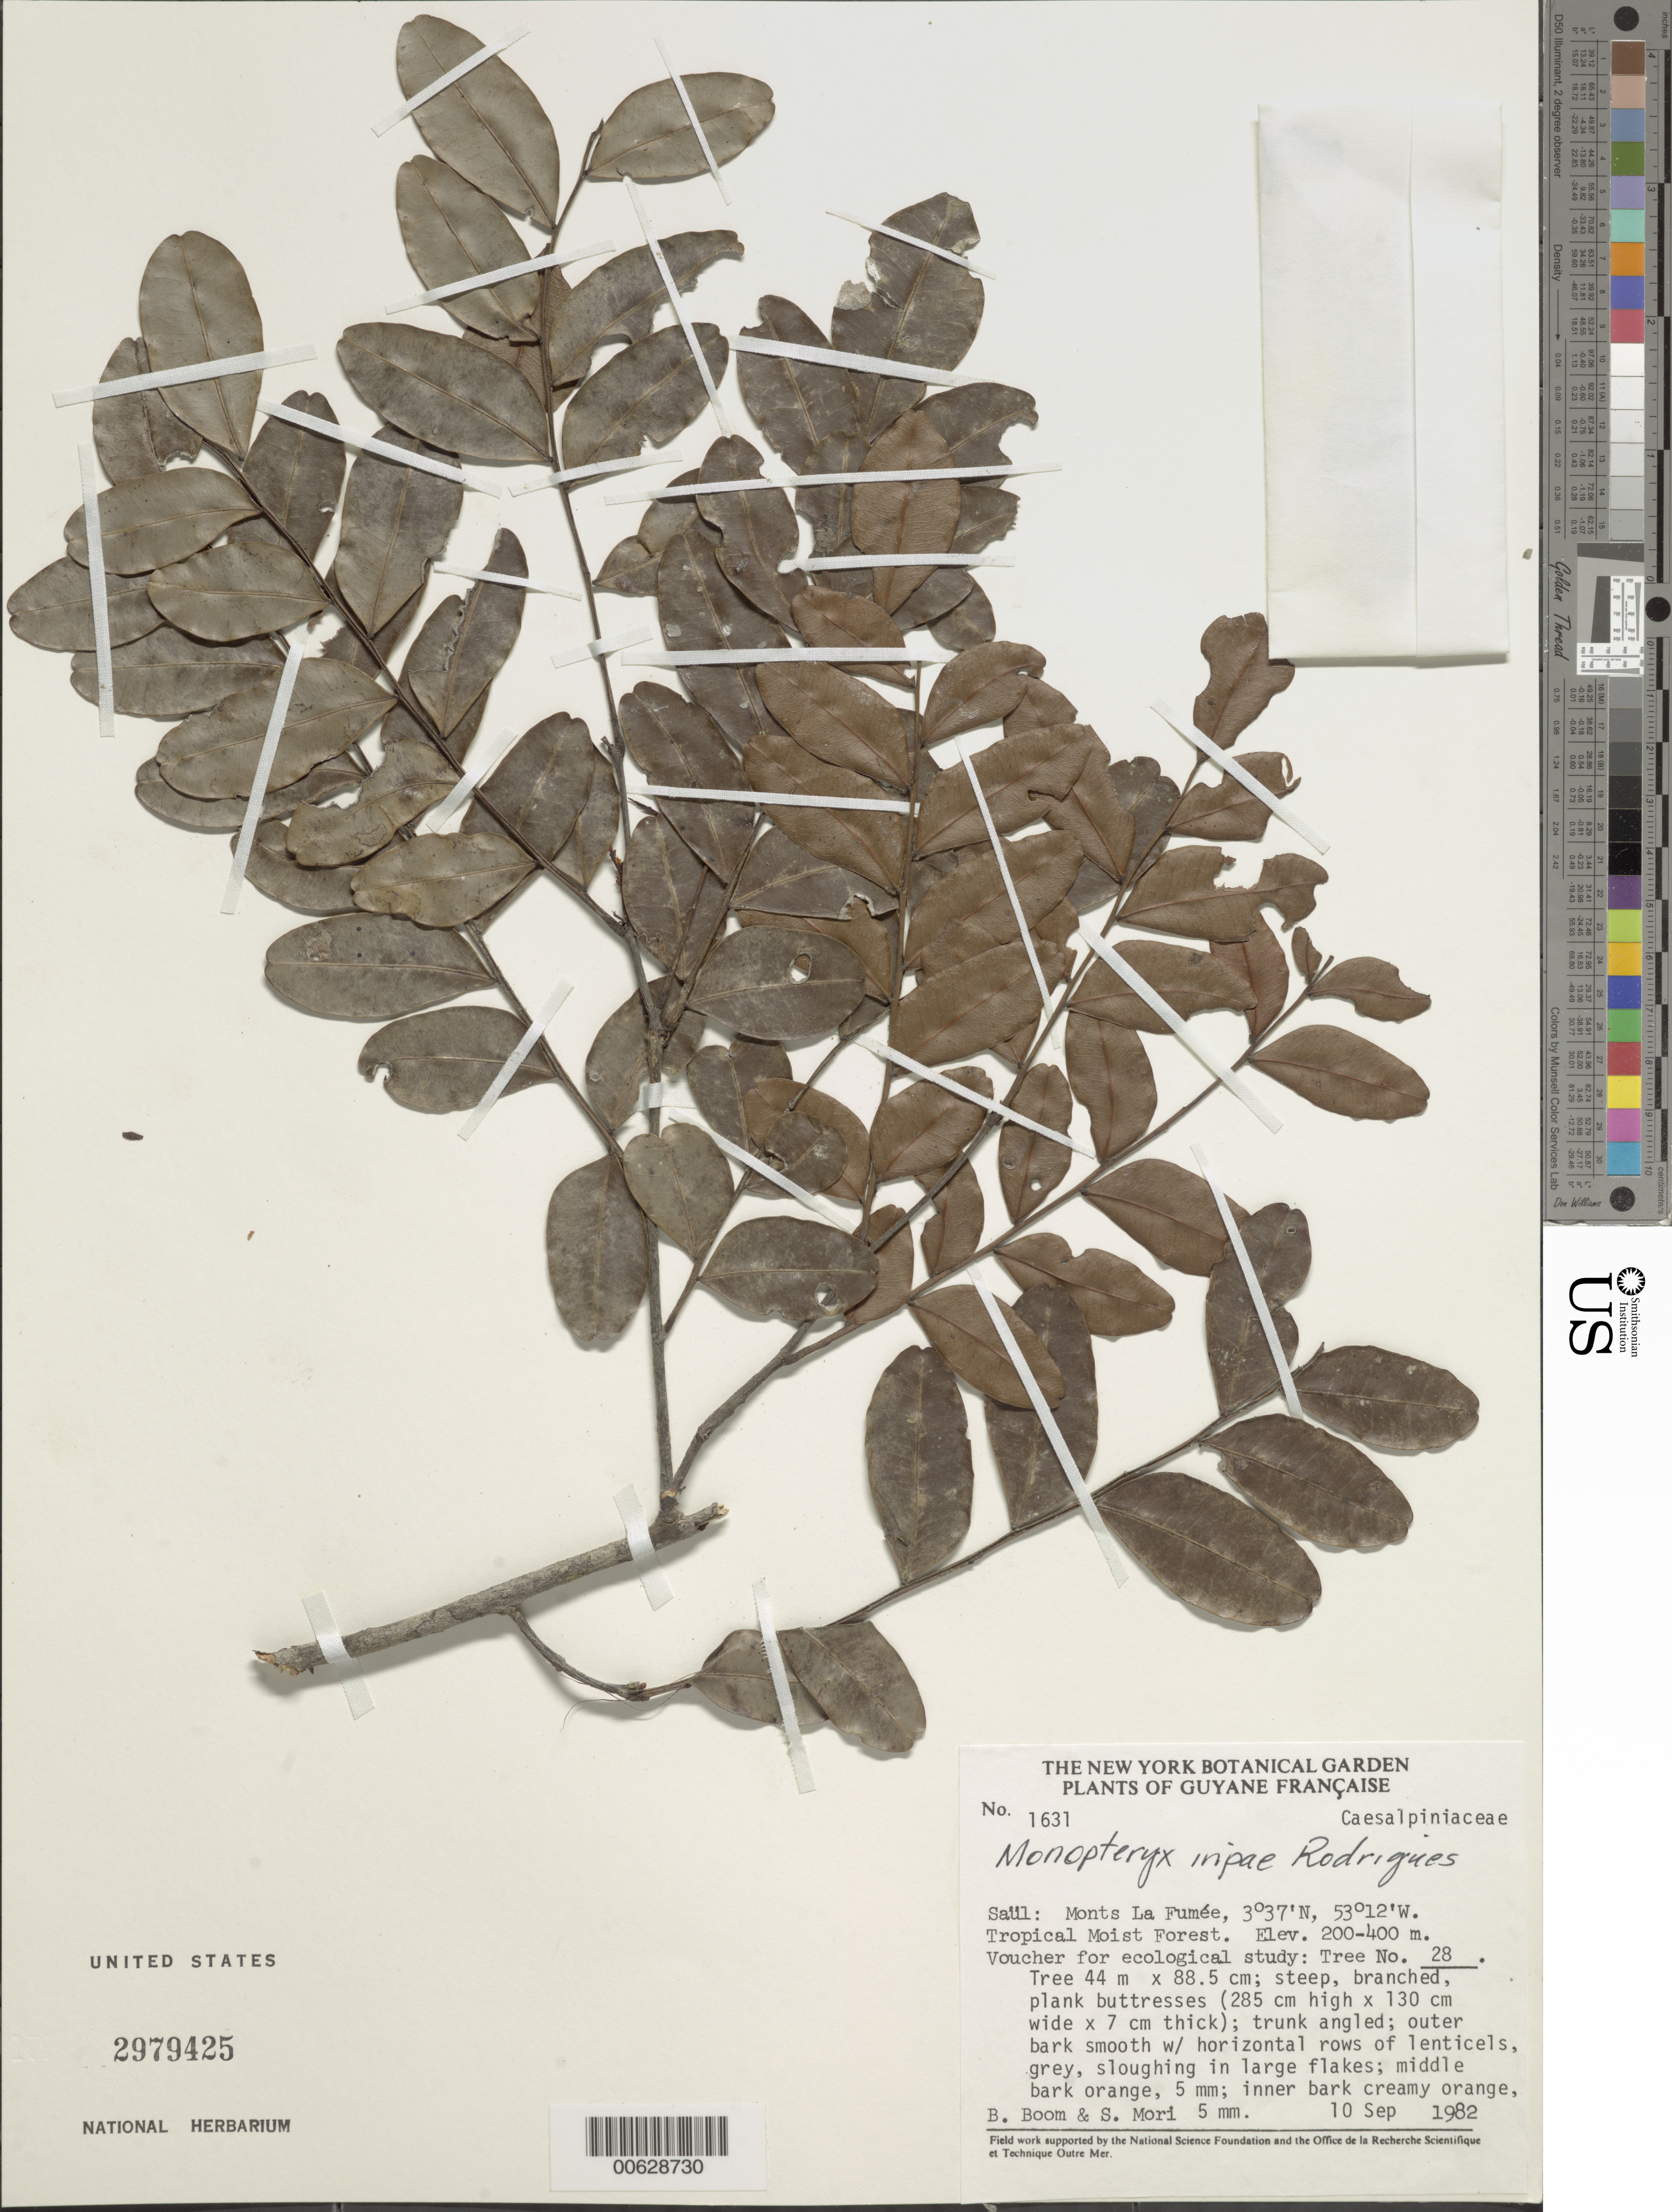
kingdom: Plantae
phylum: Tracheophyta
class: Magnoliopsida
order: Fabales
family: Fabaceae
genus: Monopteryx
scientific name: Monopteryx inpae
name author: W.A. Rodrigues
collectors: B. M. Boom & S. Mori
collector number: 1631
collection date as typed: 10-Sep-82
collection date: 1982-09-10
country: French Guiana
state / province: Saint-Laurent-du-Maroni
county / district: Saül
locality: Saül, Monts La Fumée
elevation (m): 200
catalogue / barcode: US 2979425